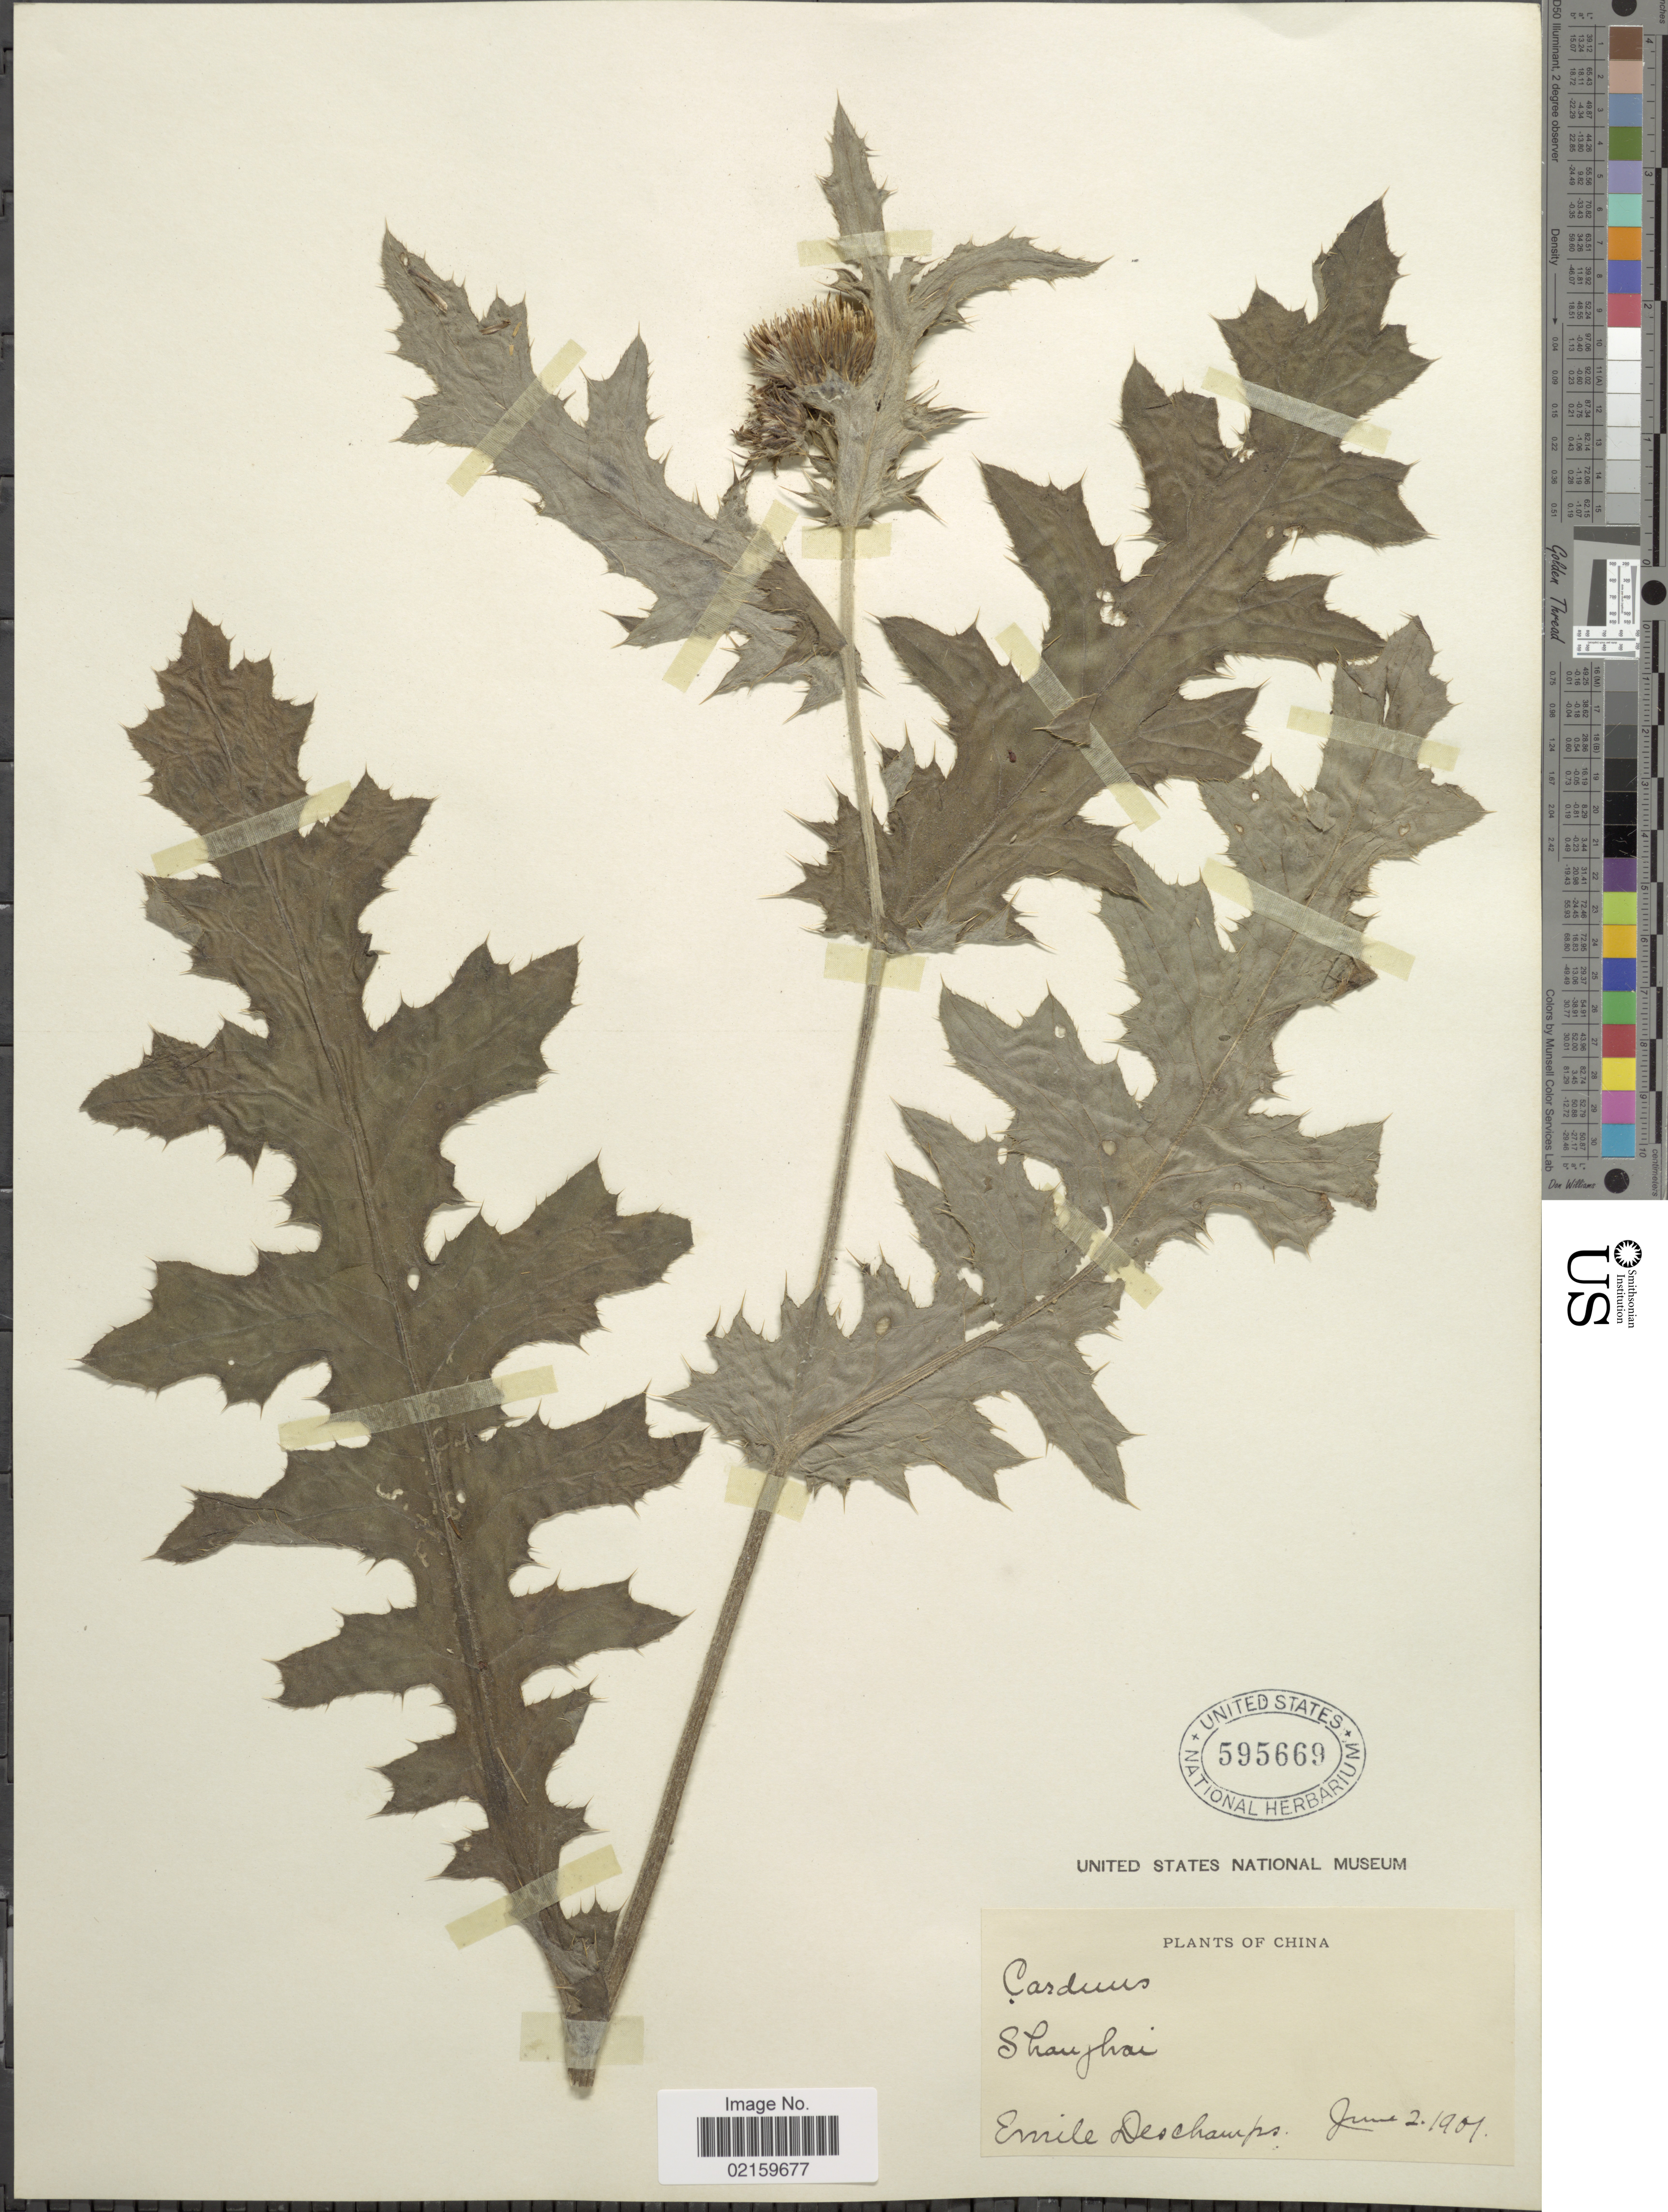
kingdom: Plantae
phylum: Tracheophyta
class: Magnoliopsida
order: Asterales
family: Asteraceae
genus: Cirsium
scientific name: Cirsium sp.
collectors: E. Deschamps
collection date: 1901-06-02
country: China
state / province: Shanghai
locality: Shanghai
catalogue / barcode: US 595669